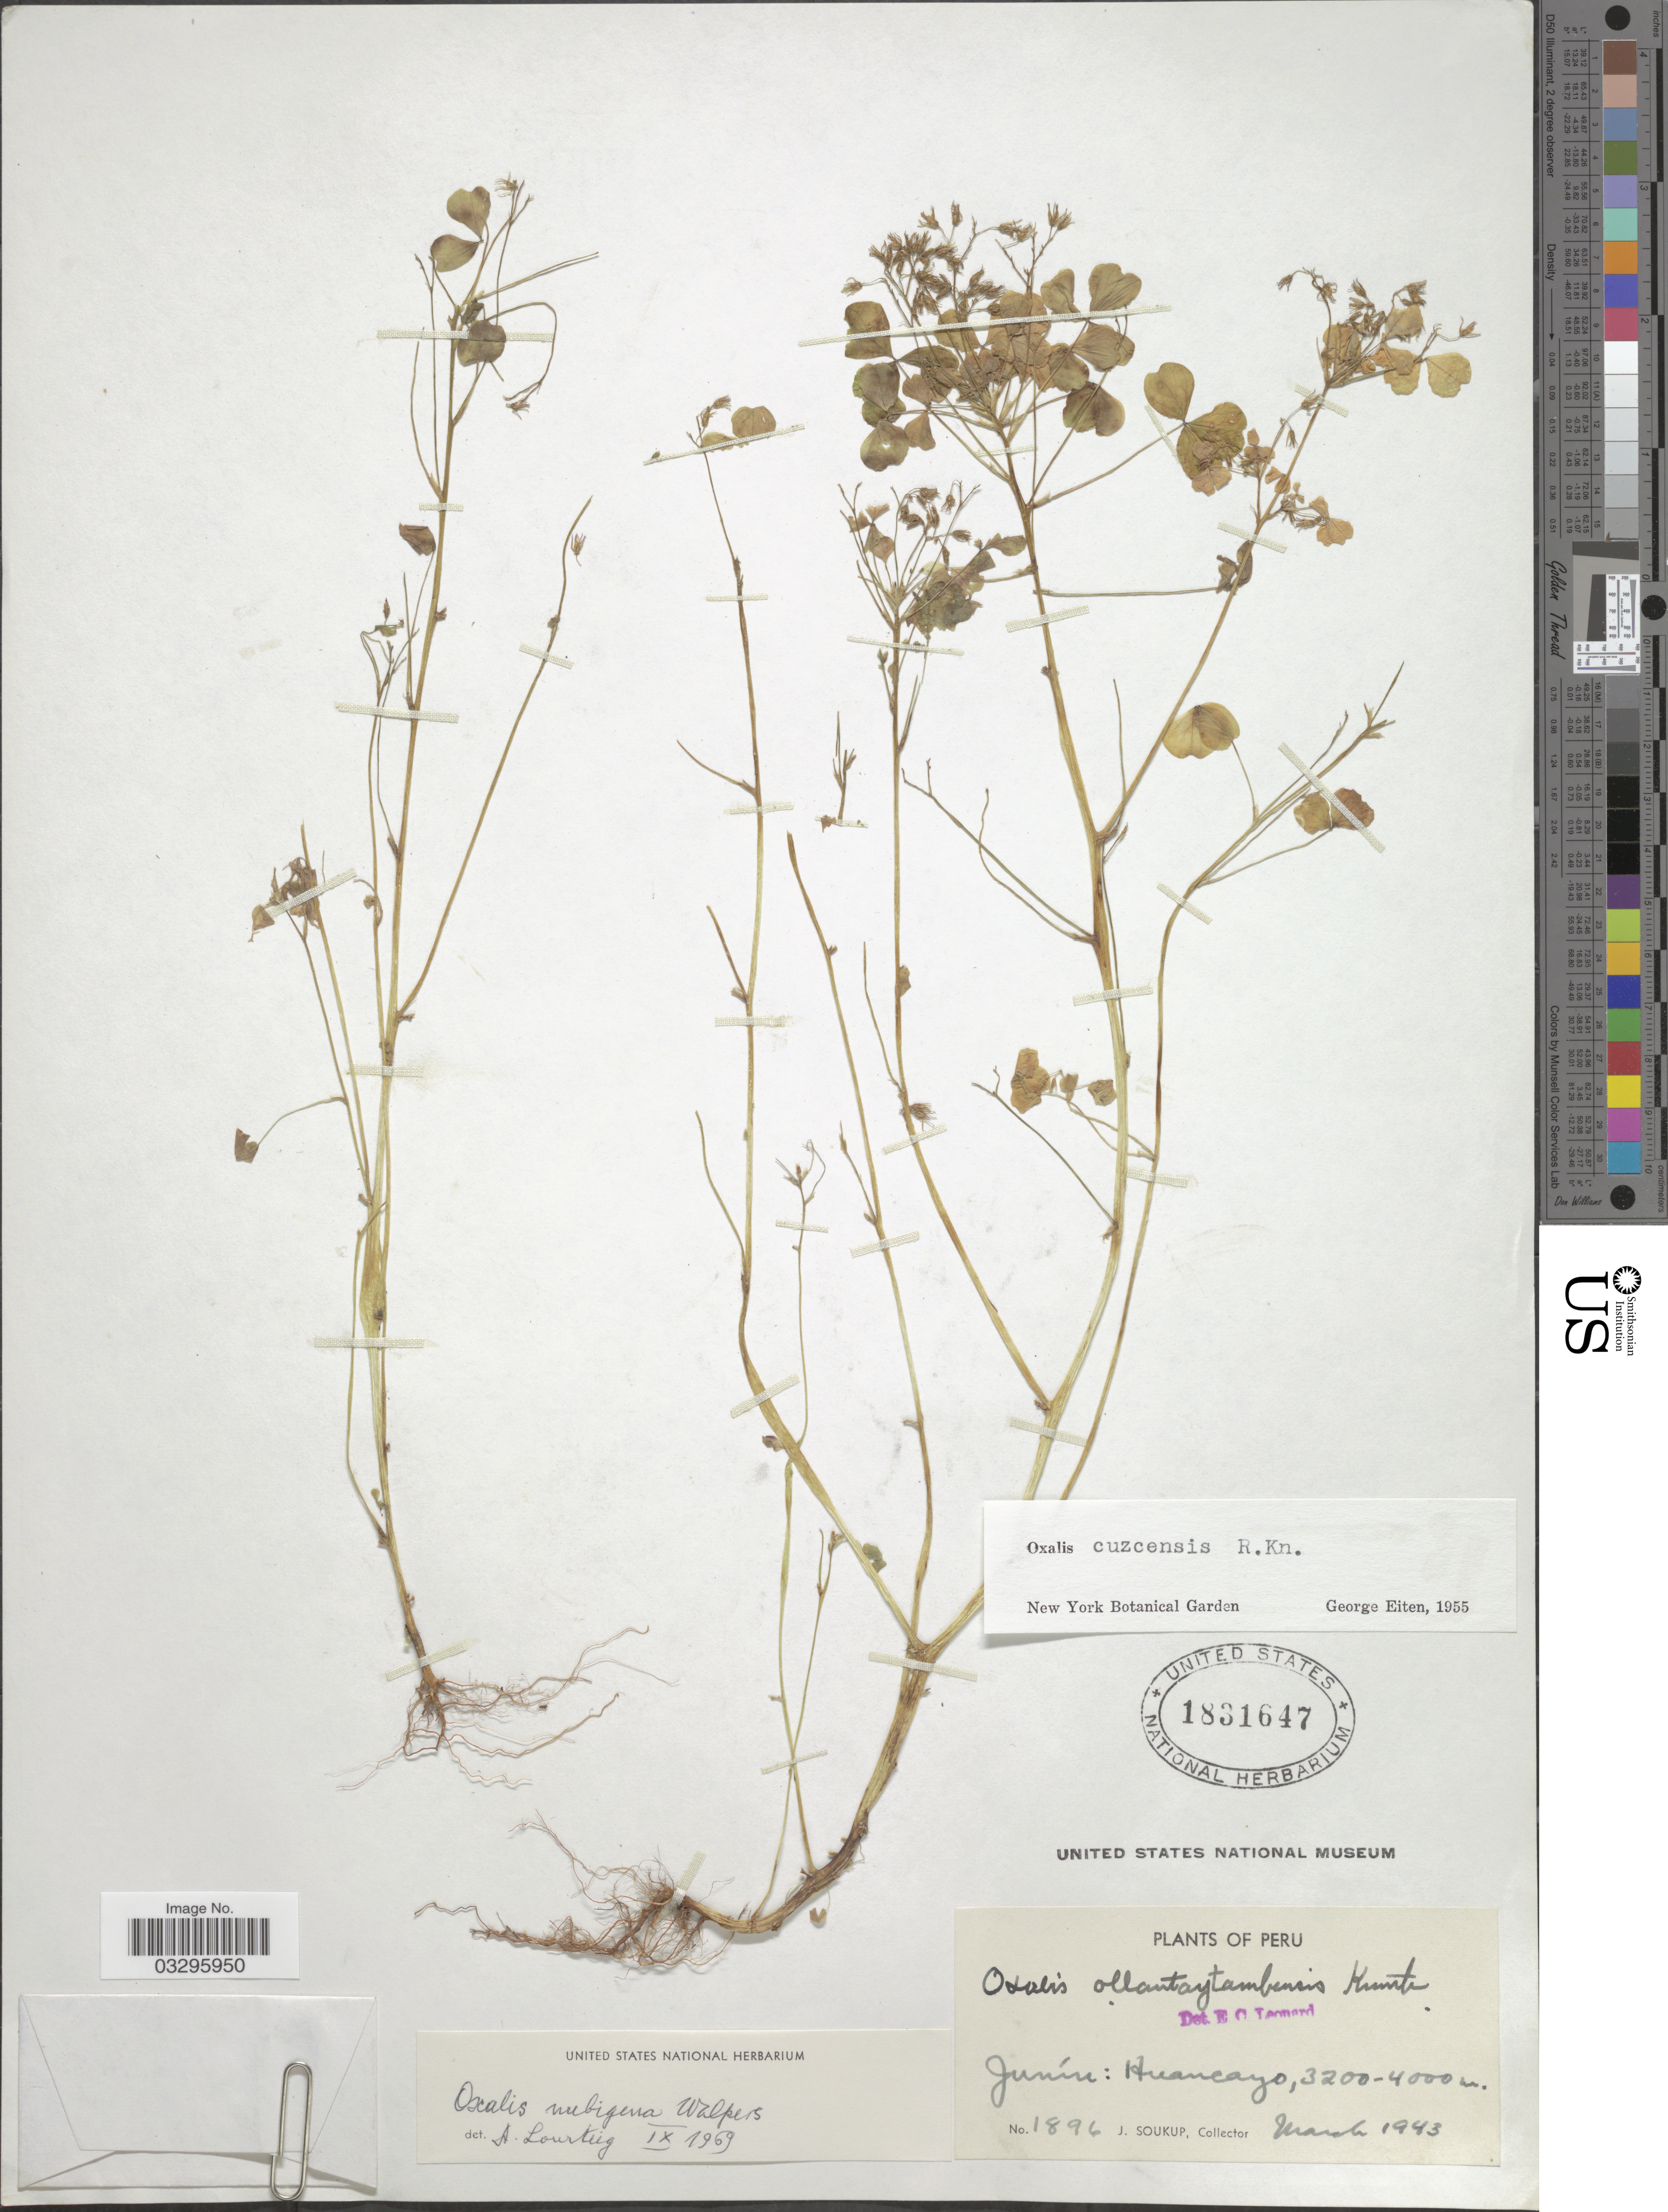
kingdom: Plantae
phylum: Tracheophyta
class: Magnoliopsida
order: Oxalidales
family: Oxalidaceae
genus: Oxalis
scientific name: Oxalis nubigena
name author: Walp.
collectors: J. Soukup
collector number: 1896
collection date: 1943-03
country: Peru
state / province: Junín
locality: Huancayo.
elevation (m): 3200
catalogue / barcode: US 1831647